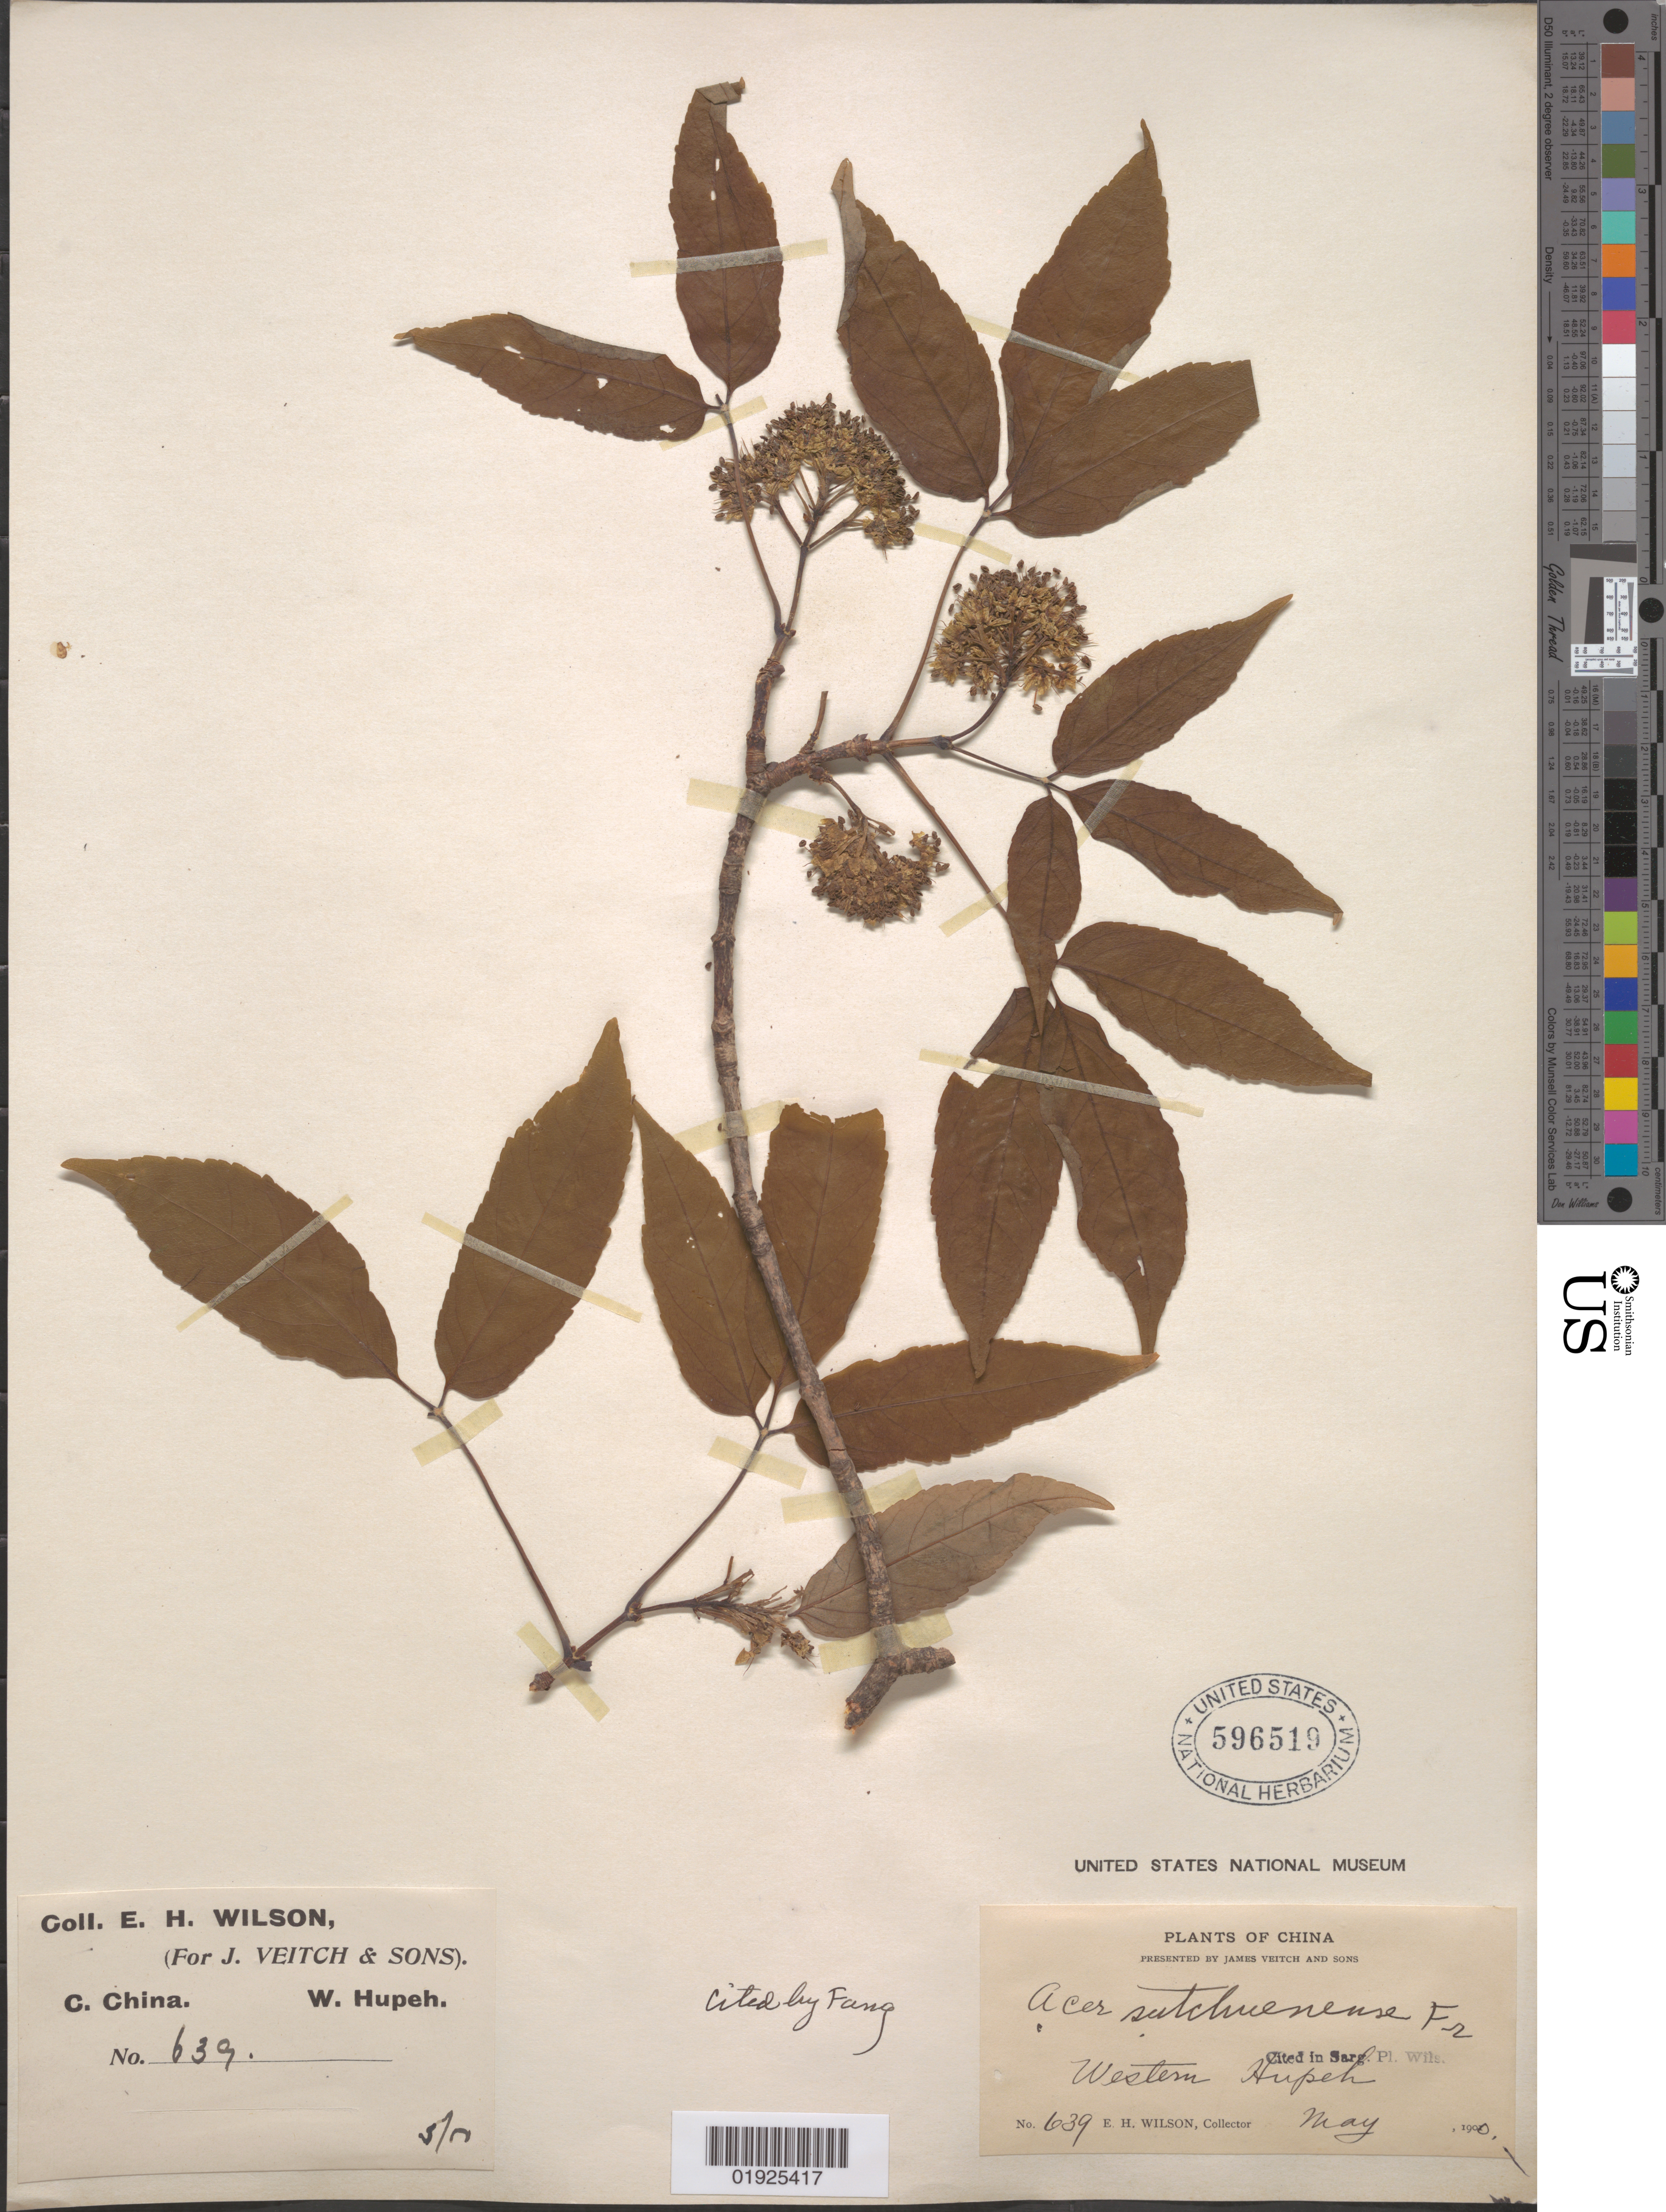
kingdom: Plantae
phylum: Tracheophyta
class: Magnoliopsida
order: Sapindales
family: Sapindaceae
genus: Acer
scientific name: Acer sutchuenense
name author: Franch.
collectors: E. H. Wilson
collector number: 639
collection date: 1900-05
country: China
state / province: Hubei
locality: Western Hupeh [Hubei]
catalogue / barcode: US 596519